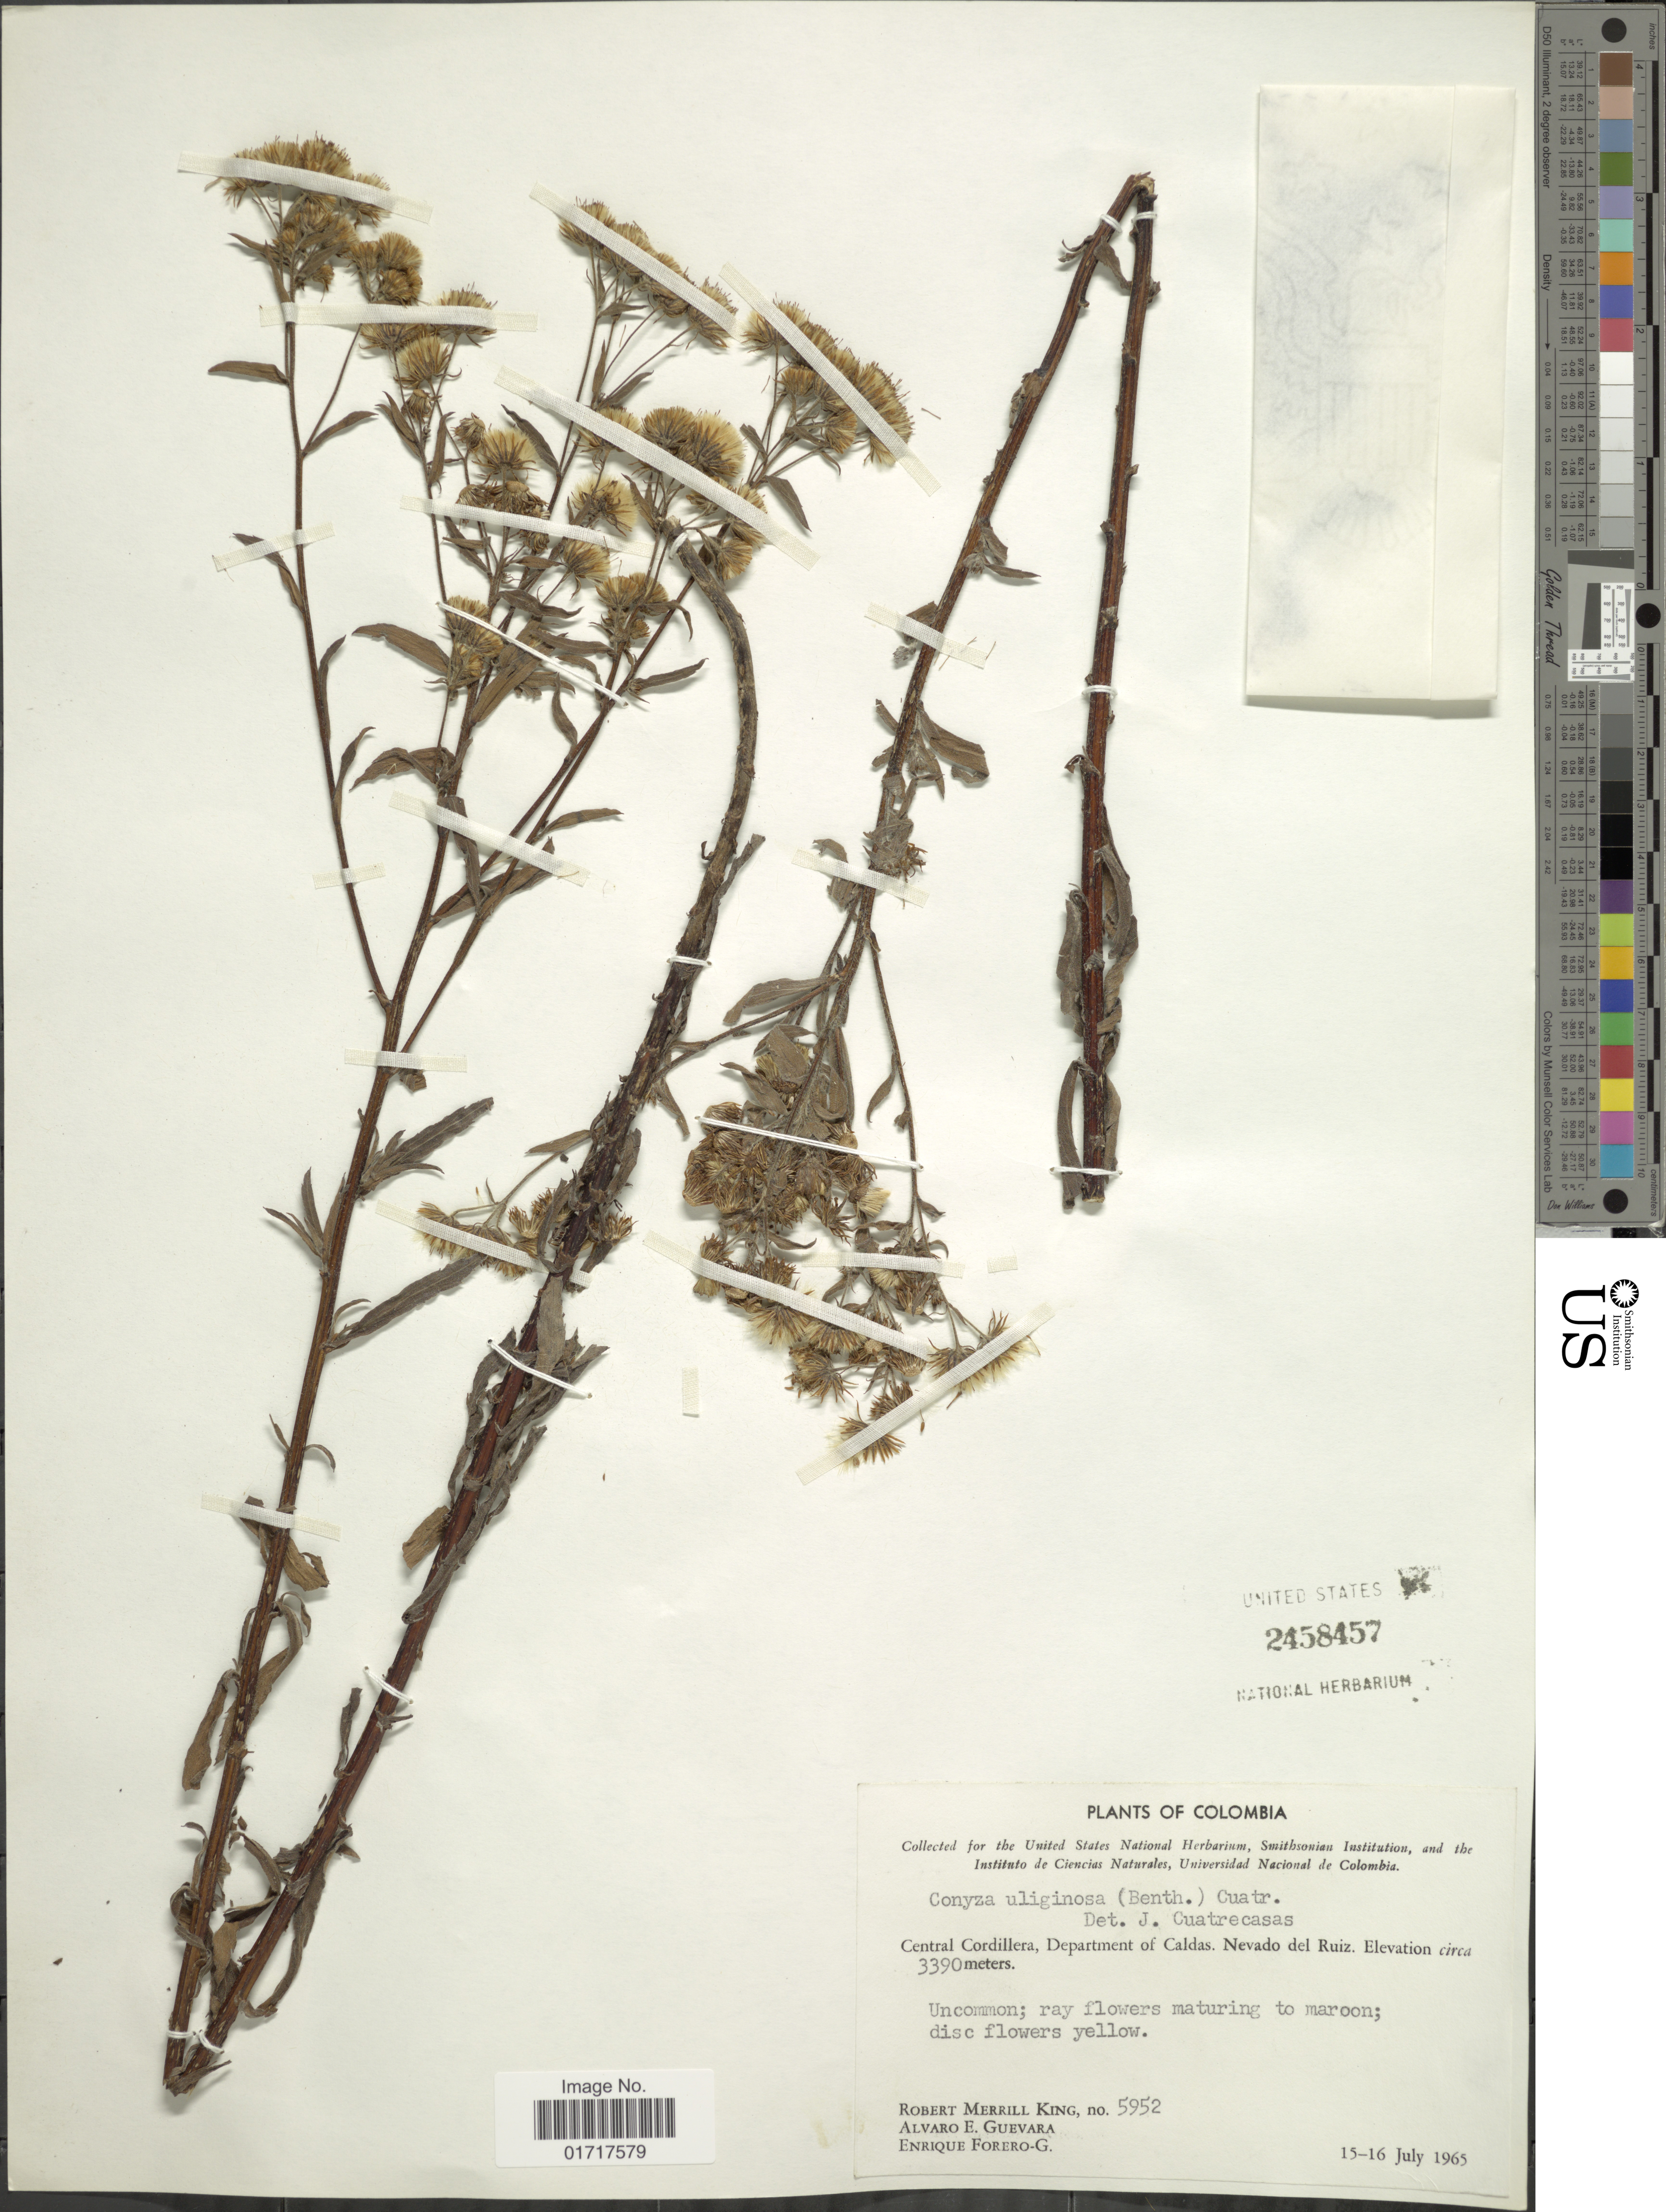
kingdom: Plantae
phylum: Tracheophyta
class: Magnoliopsida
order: Asterales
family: Asteraceae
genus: Conyza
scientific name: Conyza uliginosa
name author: (Benth.) Cuatrec.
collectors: R. M. King, A. E. Guevara & E. Forero G.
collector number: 5952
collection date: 1965-07-15/1965-07-16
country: Colombia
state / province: Caldas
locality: Central Cordillera, Department of Caldas, Nevado del Ruiz.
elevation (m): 3390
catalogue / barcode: US 2458457